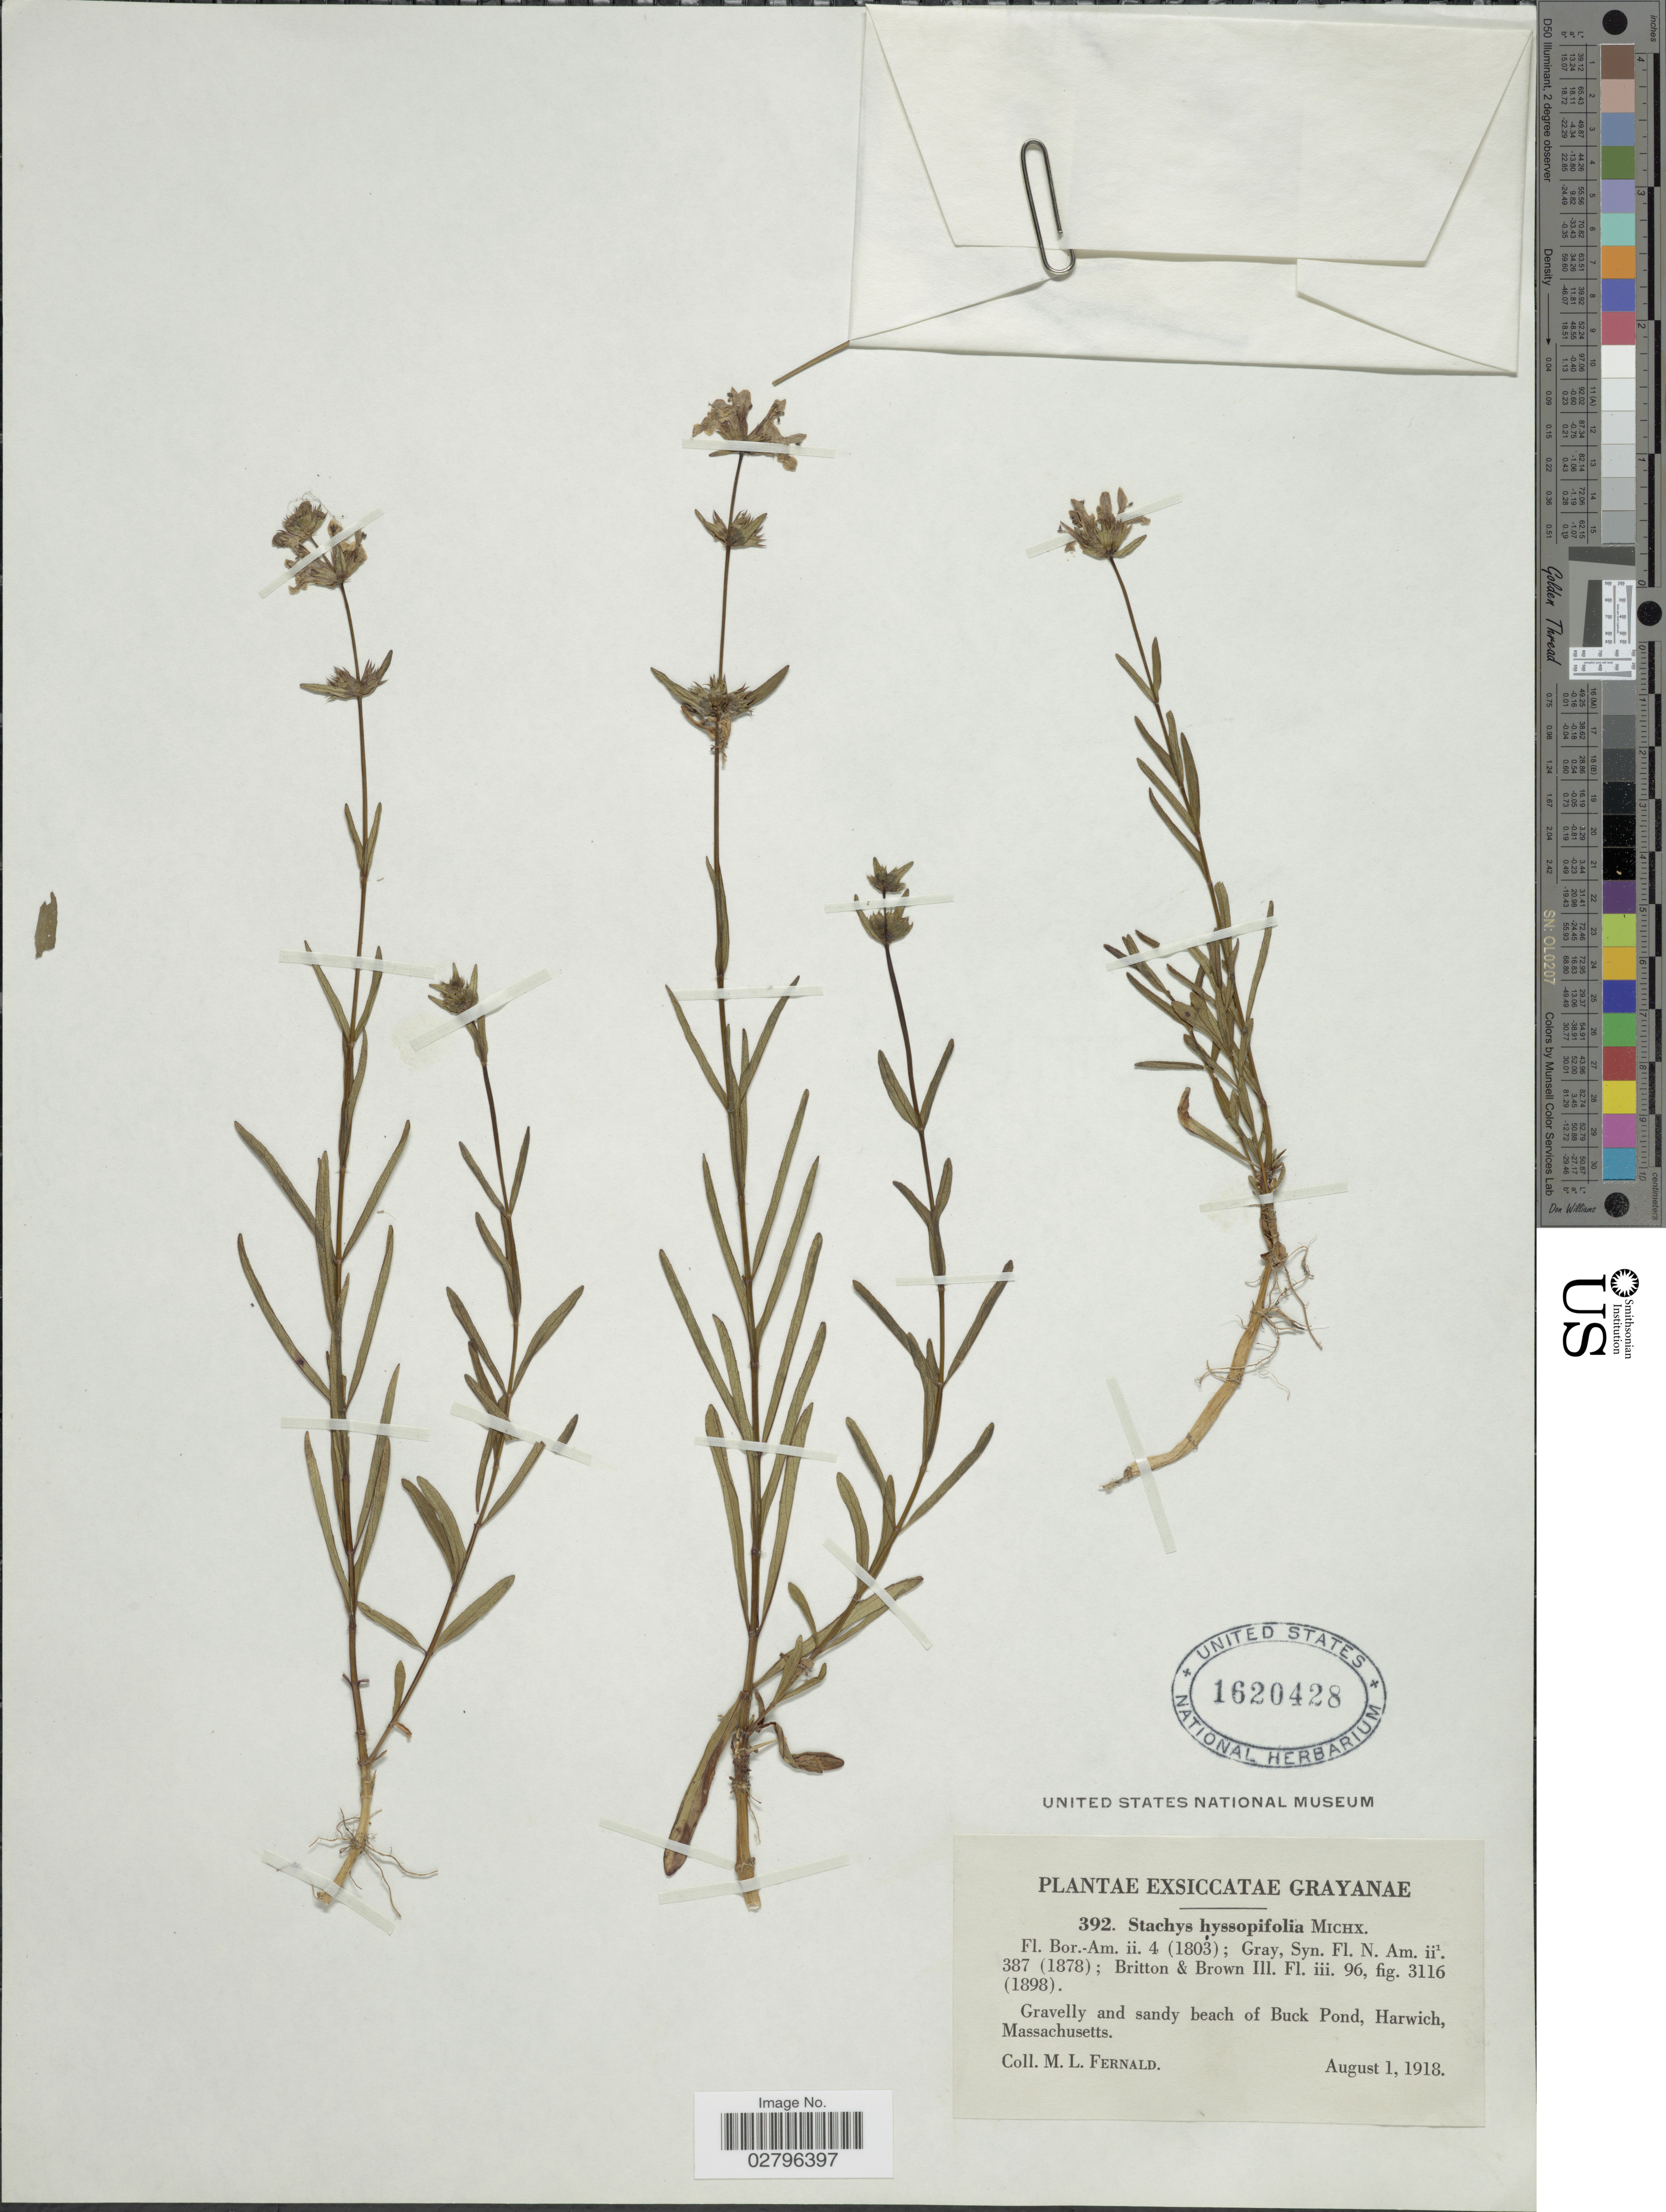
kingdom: Plantae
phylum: Tracheophyta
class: Magnoliopsida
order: Lamiales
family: Lamiaceae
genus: Stachys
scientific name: Stachys hyssopifolia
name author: Michx.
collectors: M. L. Fernald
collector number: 392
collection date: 1918-08-01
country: United States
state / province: Massachusetts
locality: Grayanae. Gravelly and sandy beach of Buck Pond, Harwich.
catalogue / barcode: US 1620428